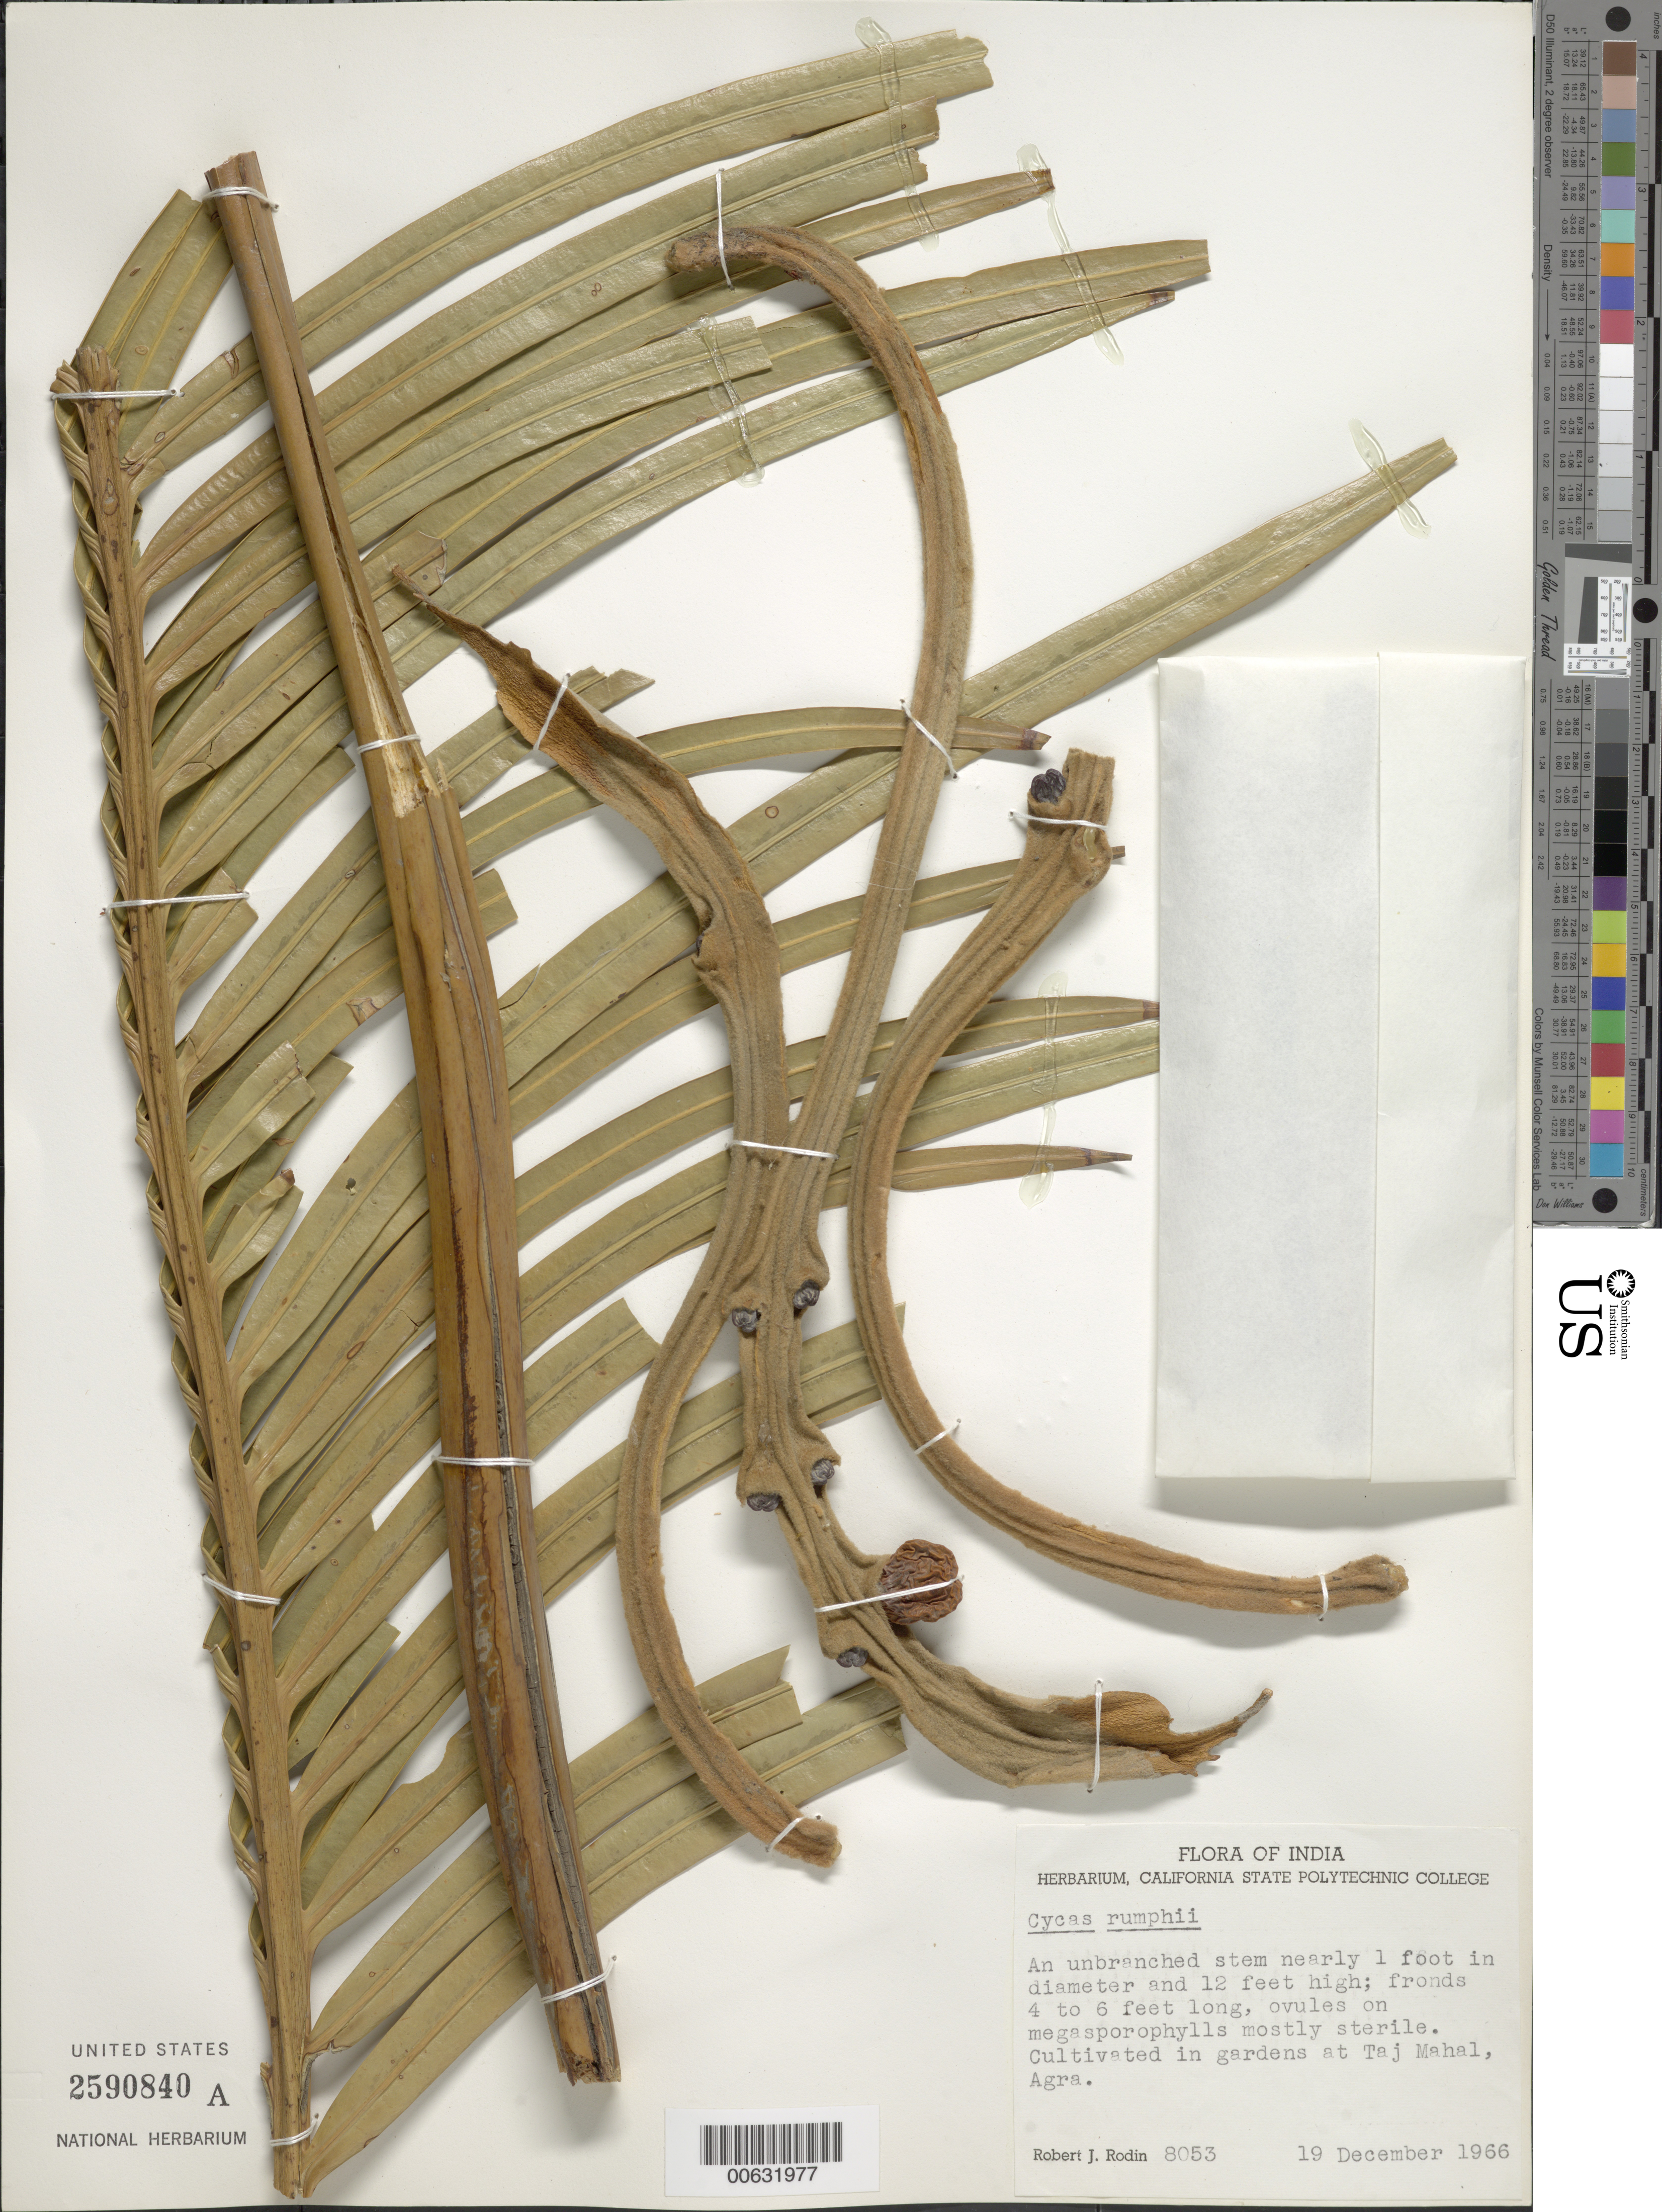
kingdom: Plantae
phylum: Tracheophyta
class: Cycadopsida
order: Cycadales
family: Cycadaceae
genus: Cycas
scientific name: Cycas rumphii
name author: Miq.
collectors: R. J. Rodin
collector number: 8053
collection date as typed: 19 Dec 1966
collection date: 1966-12-19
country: India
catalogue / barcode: US 2590840A